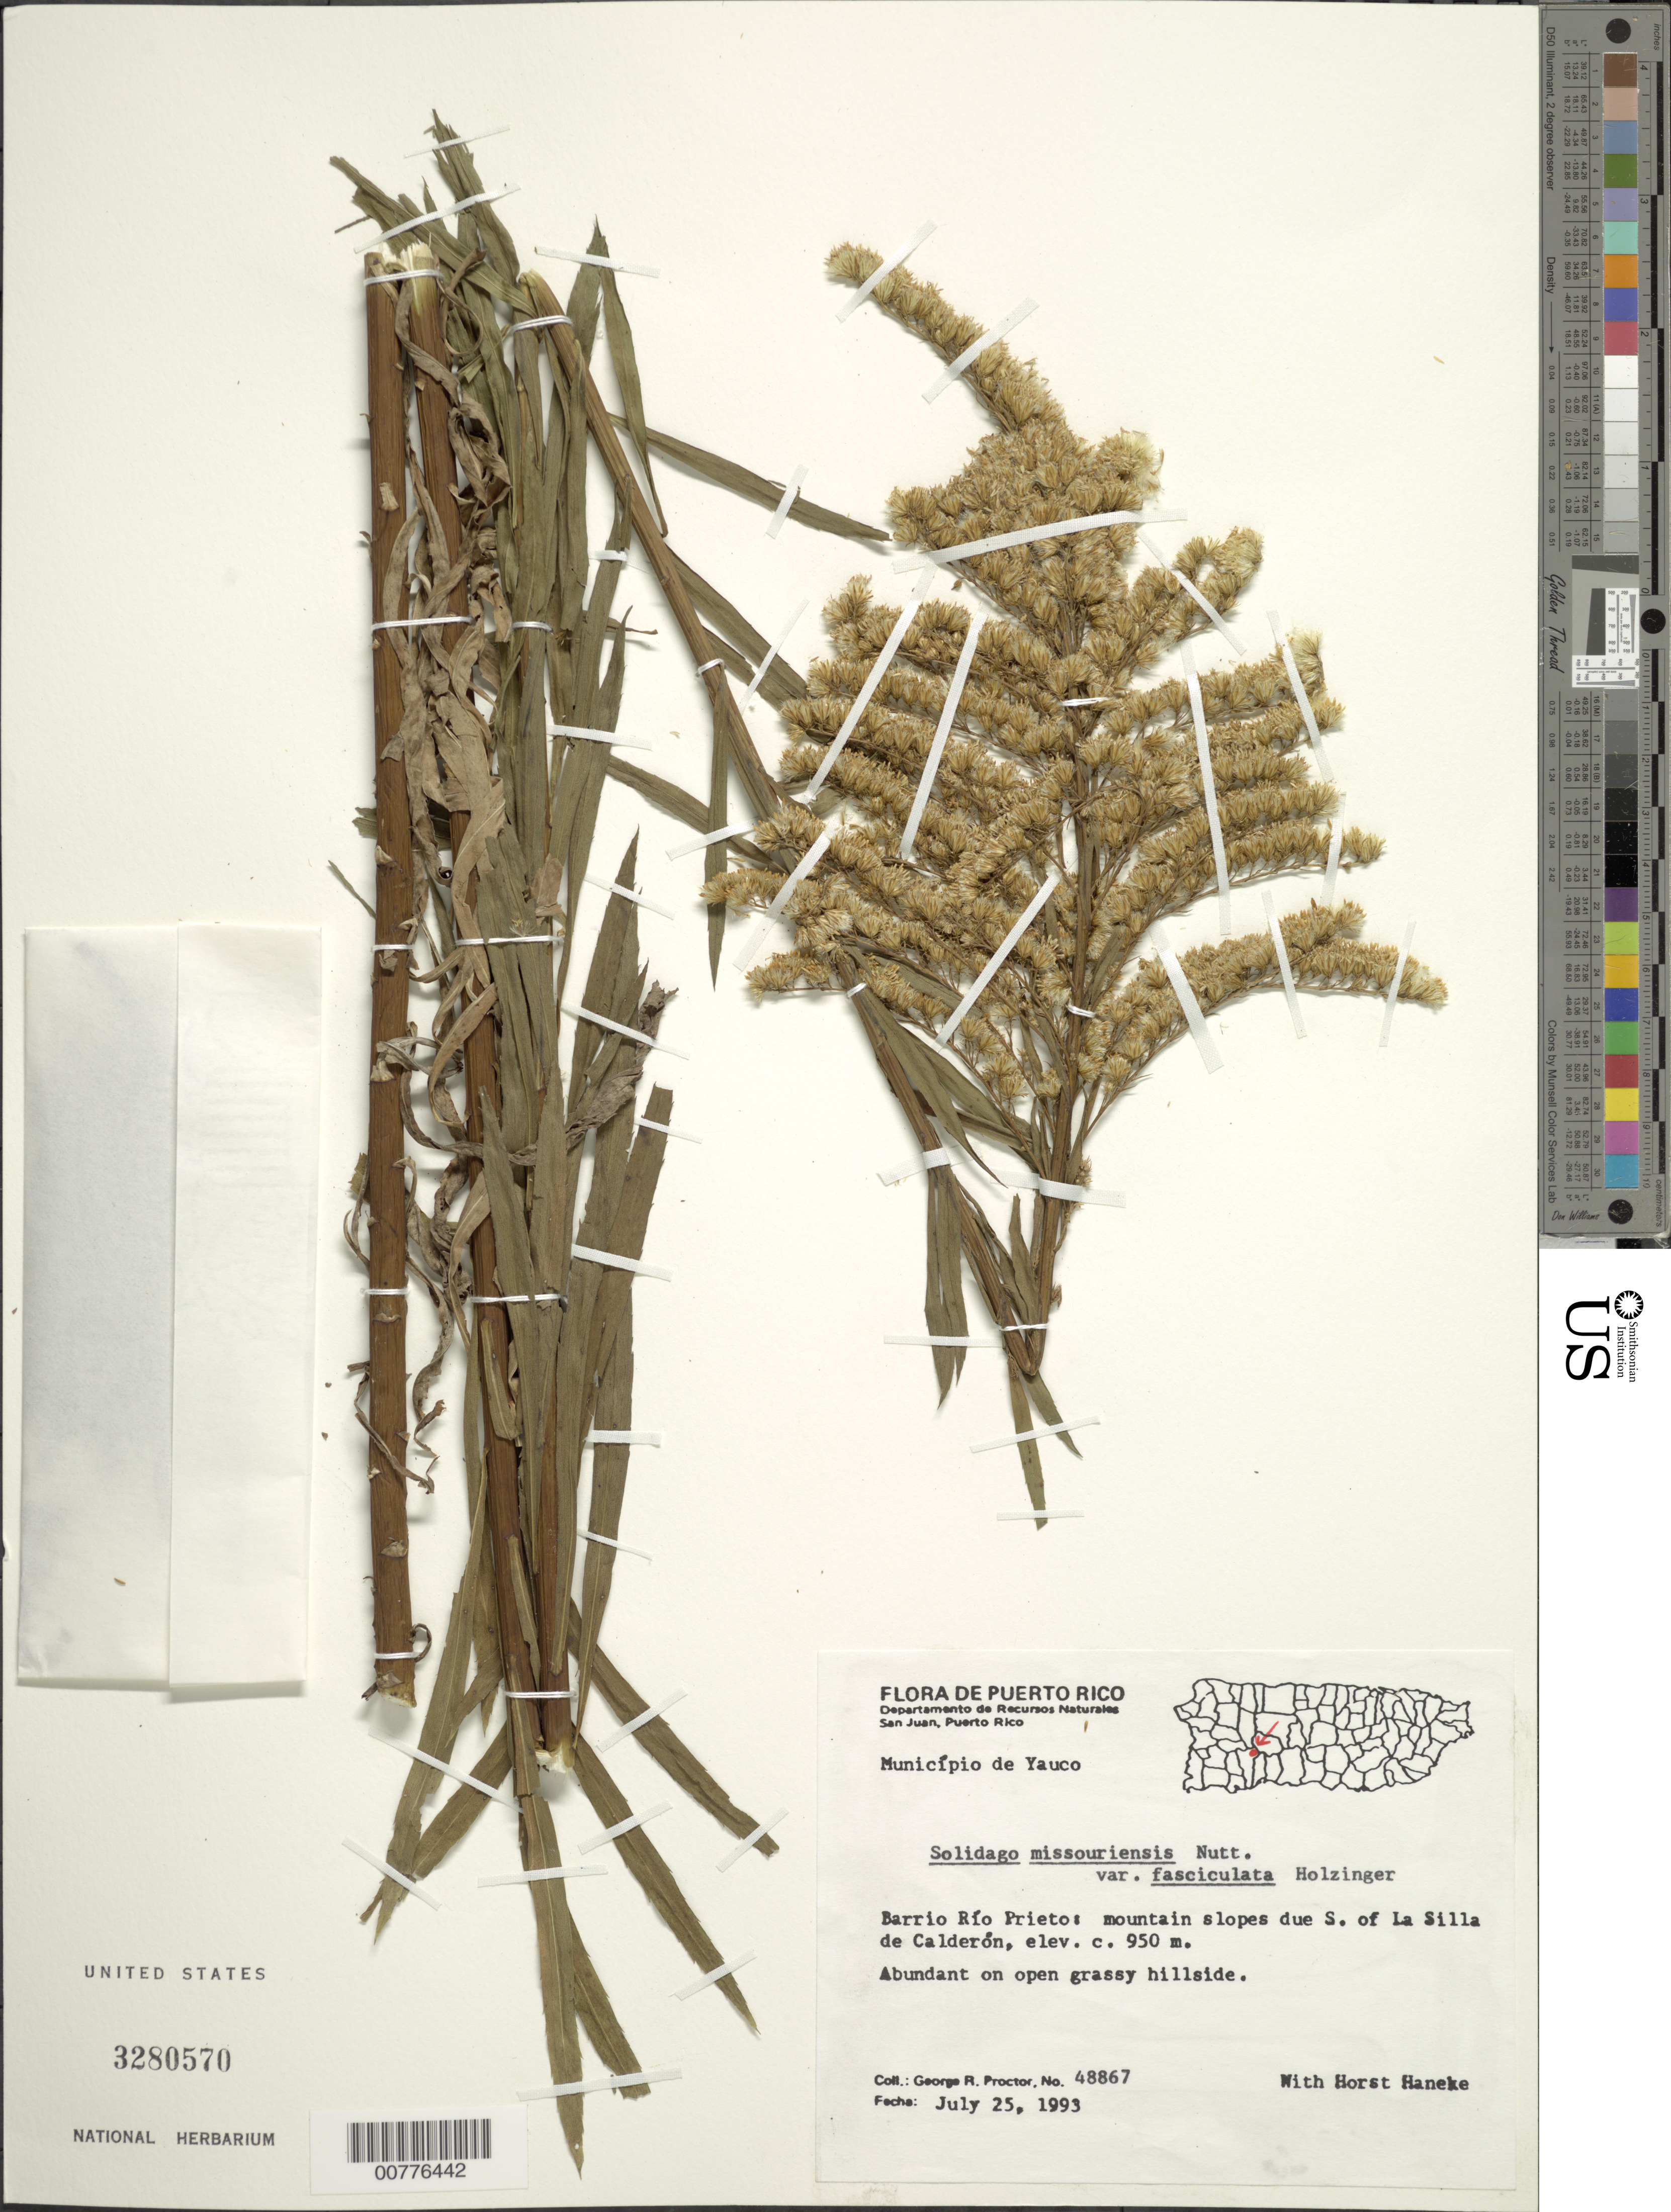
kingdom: Plantae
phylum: Tracheophyta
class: Magnoliopsida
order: Asterales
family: Asteraceae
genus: Solidago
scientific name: Solidago missouriensis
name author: Nutt.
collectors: G. R. Proctor & H. Haneke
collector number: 48867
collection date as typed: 25 Jul 1993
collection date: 1993-07-25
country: Puerto Rico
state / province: Yauco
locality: Municipio de Yauco. Barrio Río Prieto: mountain slopes due S of La Silla de Calderón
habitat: Abundant on open grassy hillside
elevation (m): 950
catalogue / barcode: US 3280570